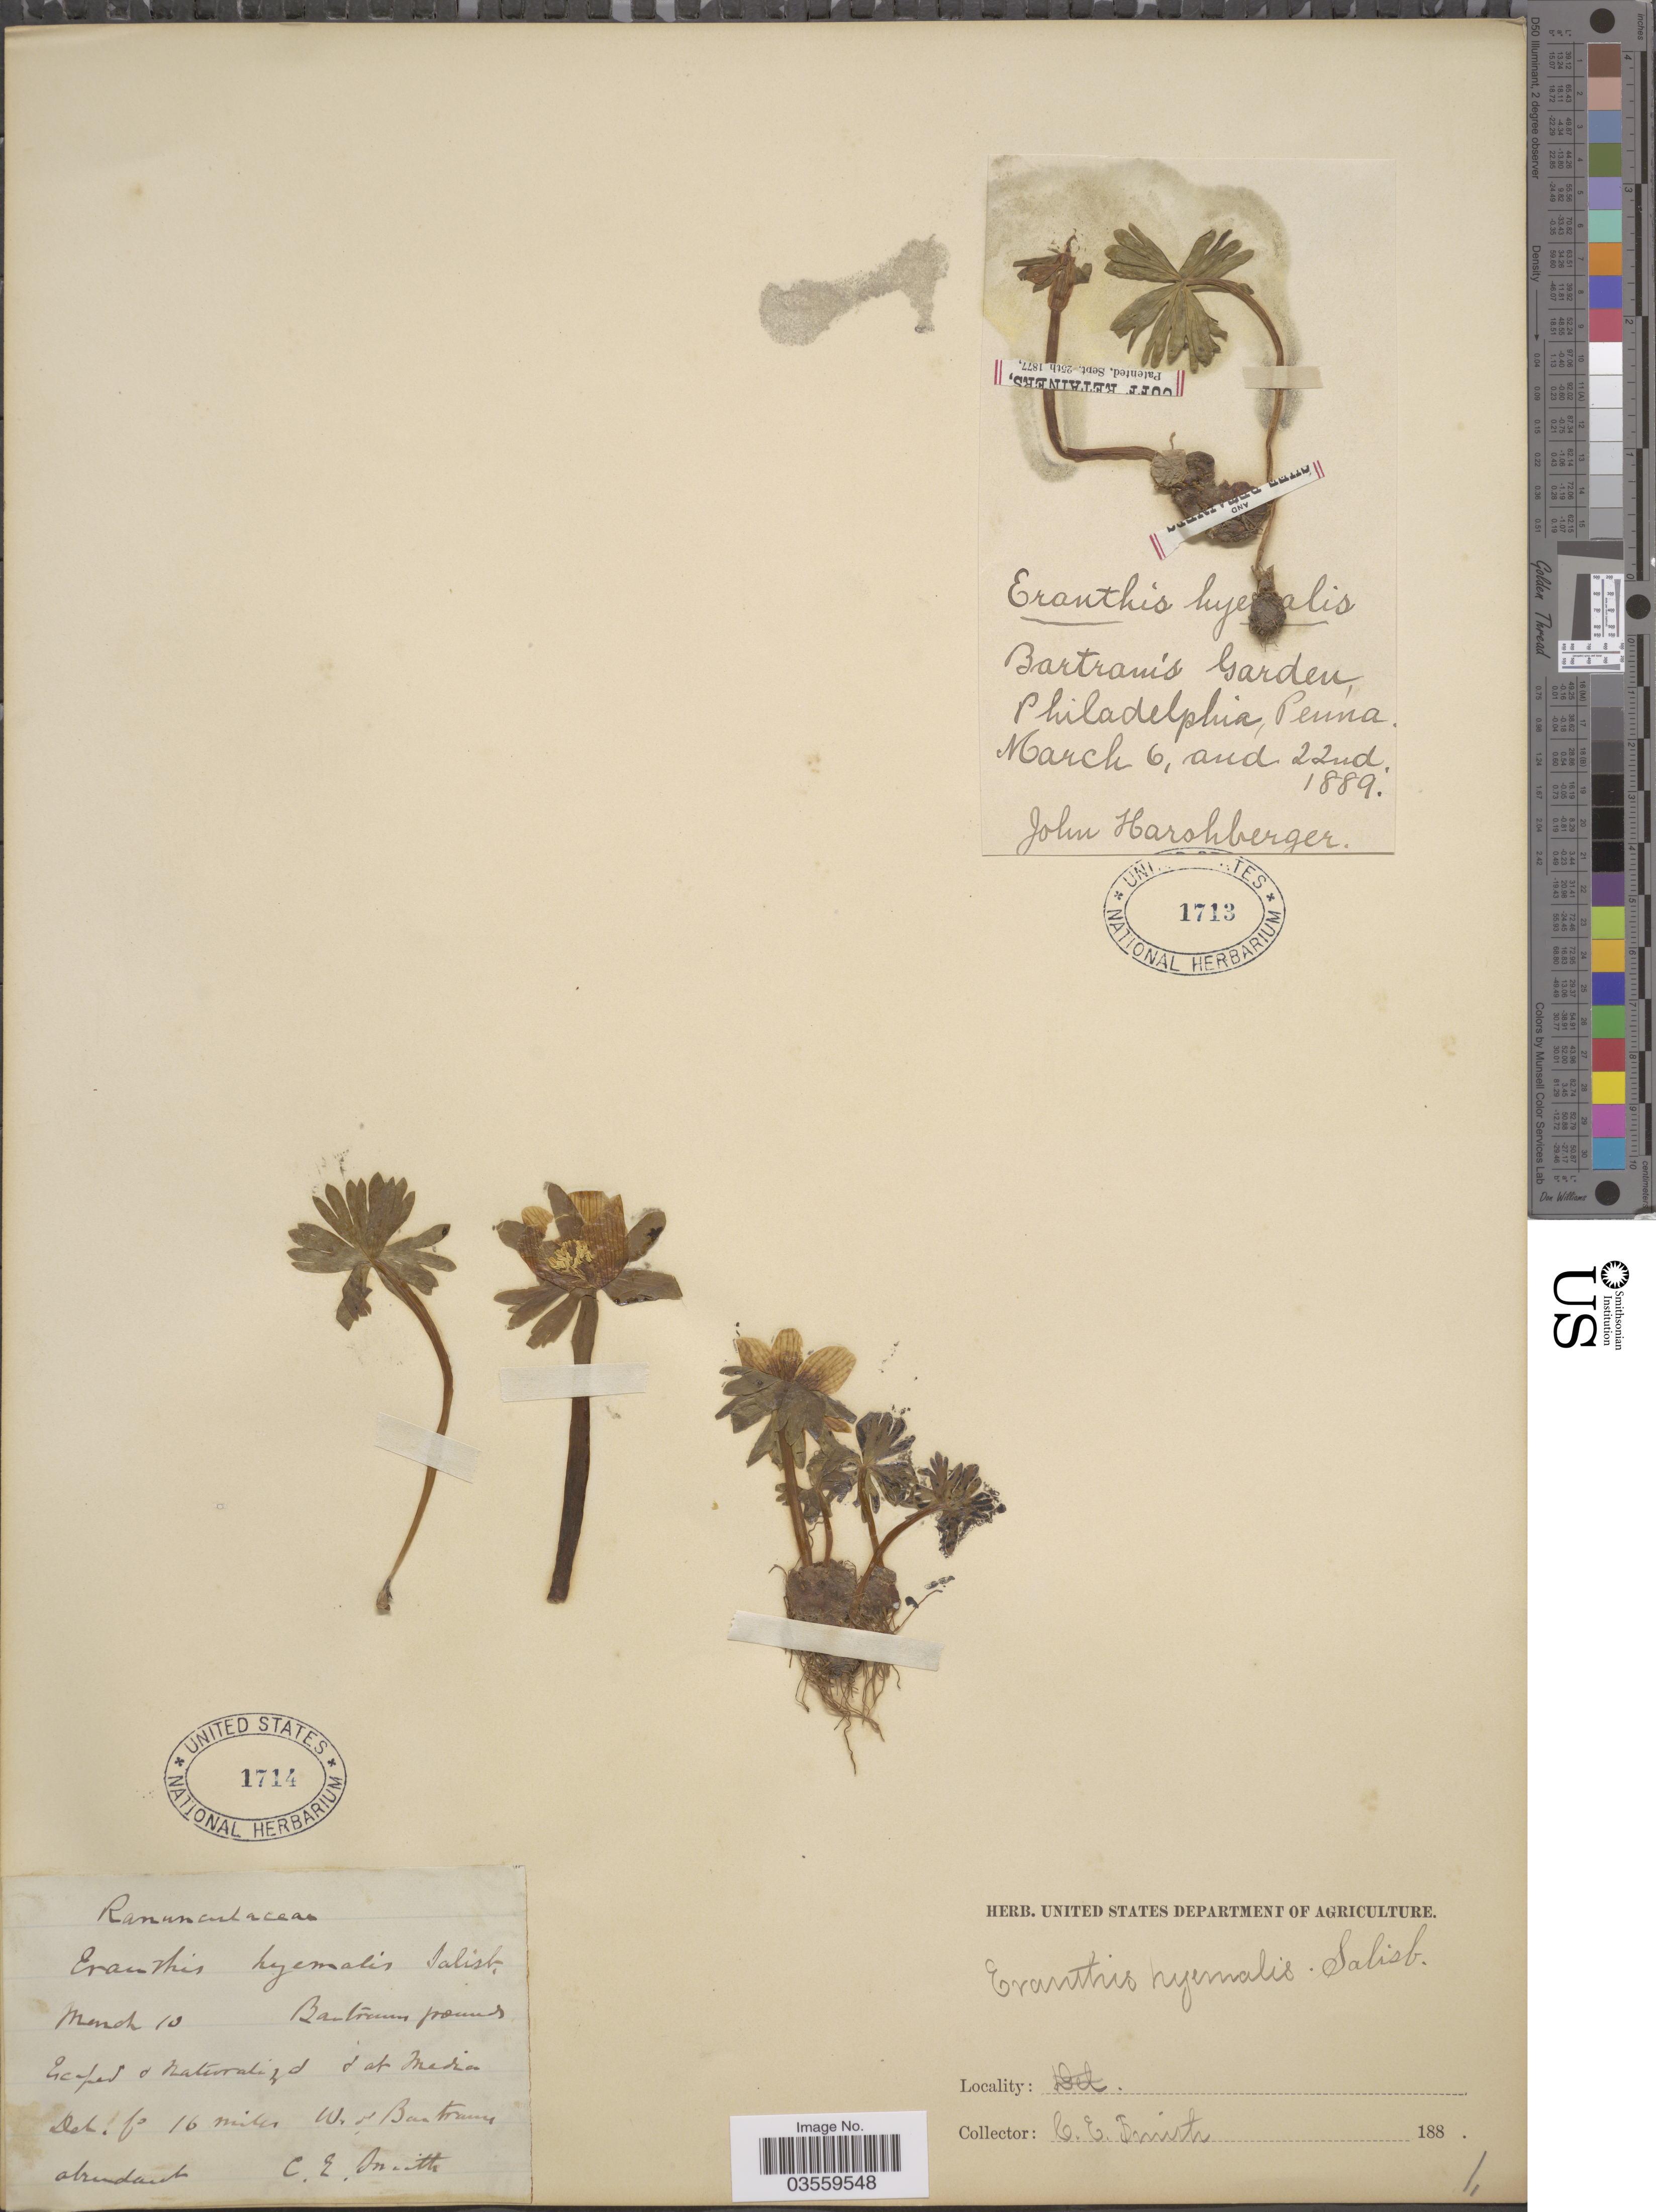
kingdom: Plantae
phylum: Tracheophyta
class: Magnoliopsida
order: Ranunculales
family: Ranunculaceae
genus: Eranthis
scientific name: Eranthis hyemalis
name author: (L.) Salisb.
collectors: C. E. Smith Jr.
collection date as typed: Transcribed d/m/y: /3/10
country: United States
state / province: Pennsylvania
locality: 16 miles W. of Bartrams.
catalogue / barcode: US 1714-2